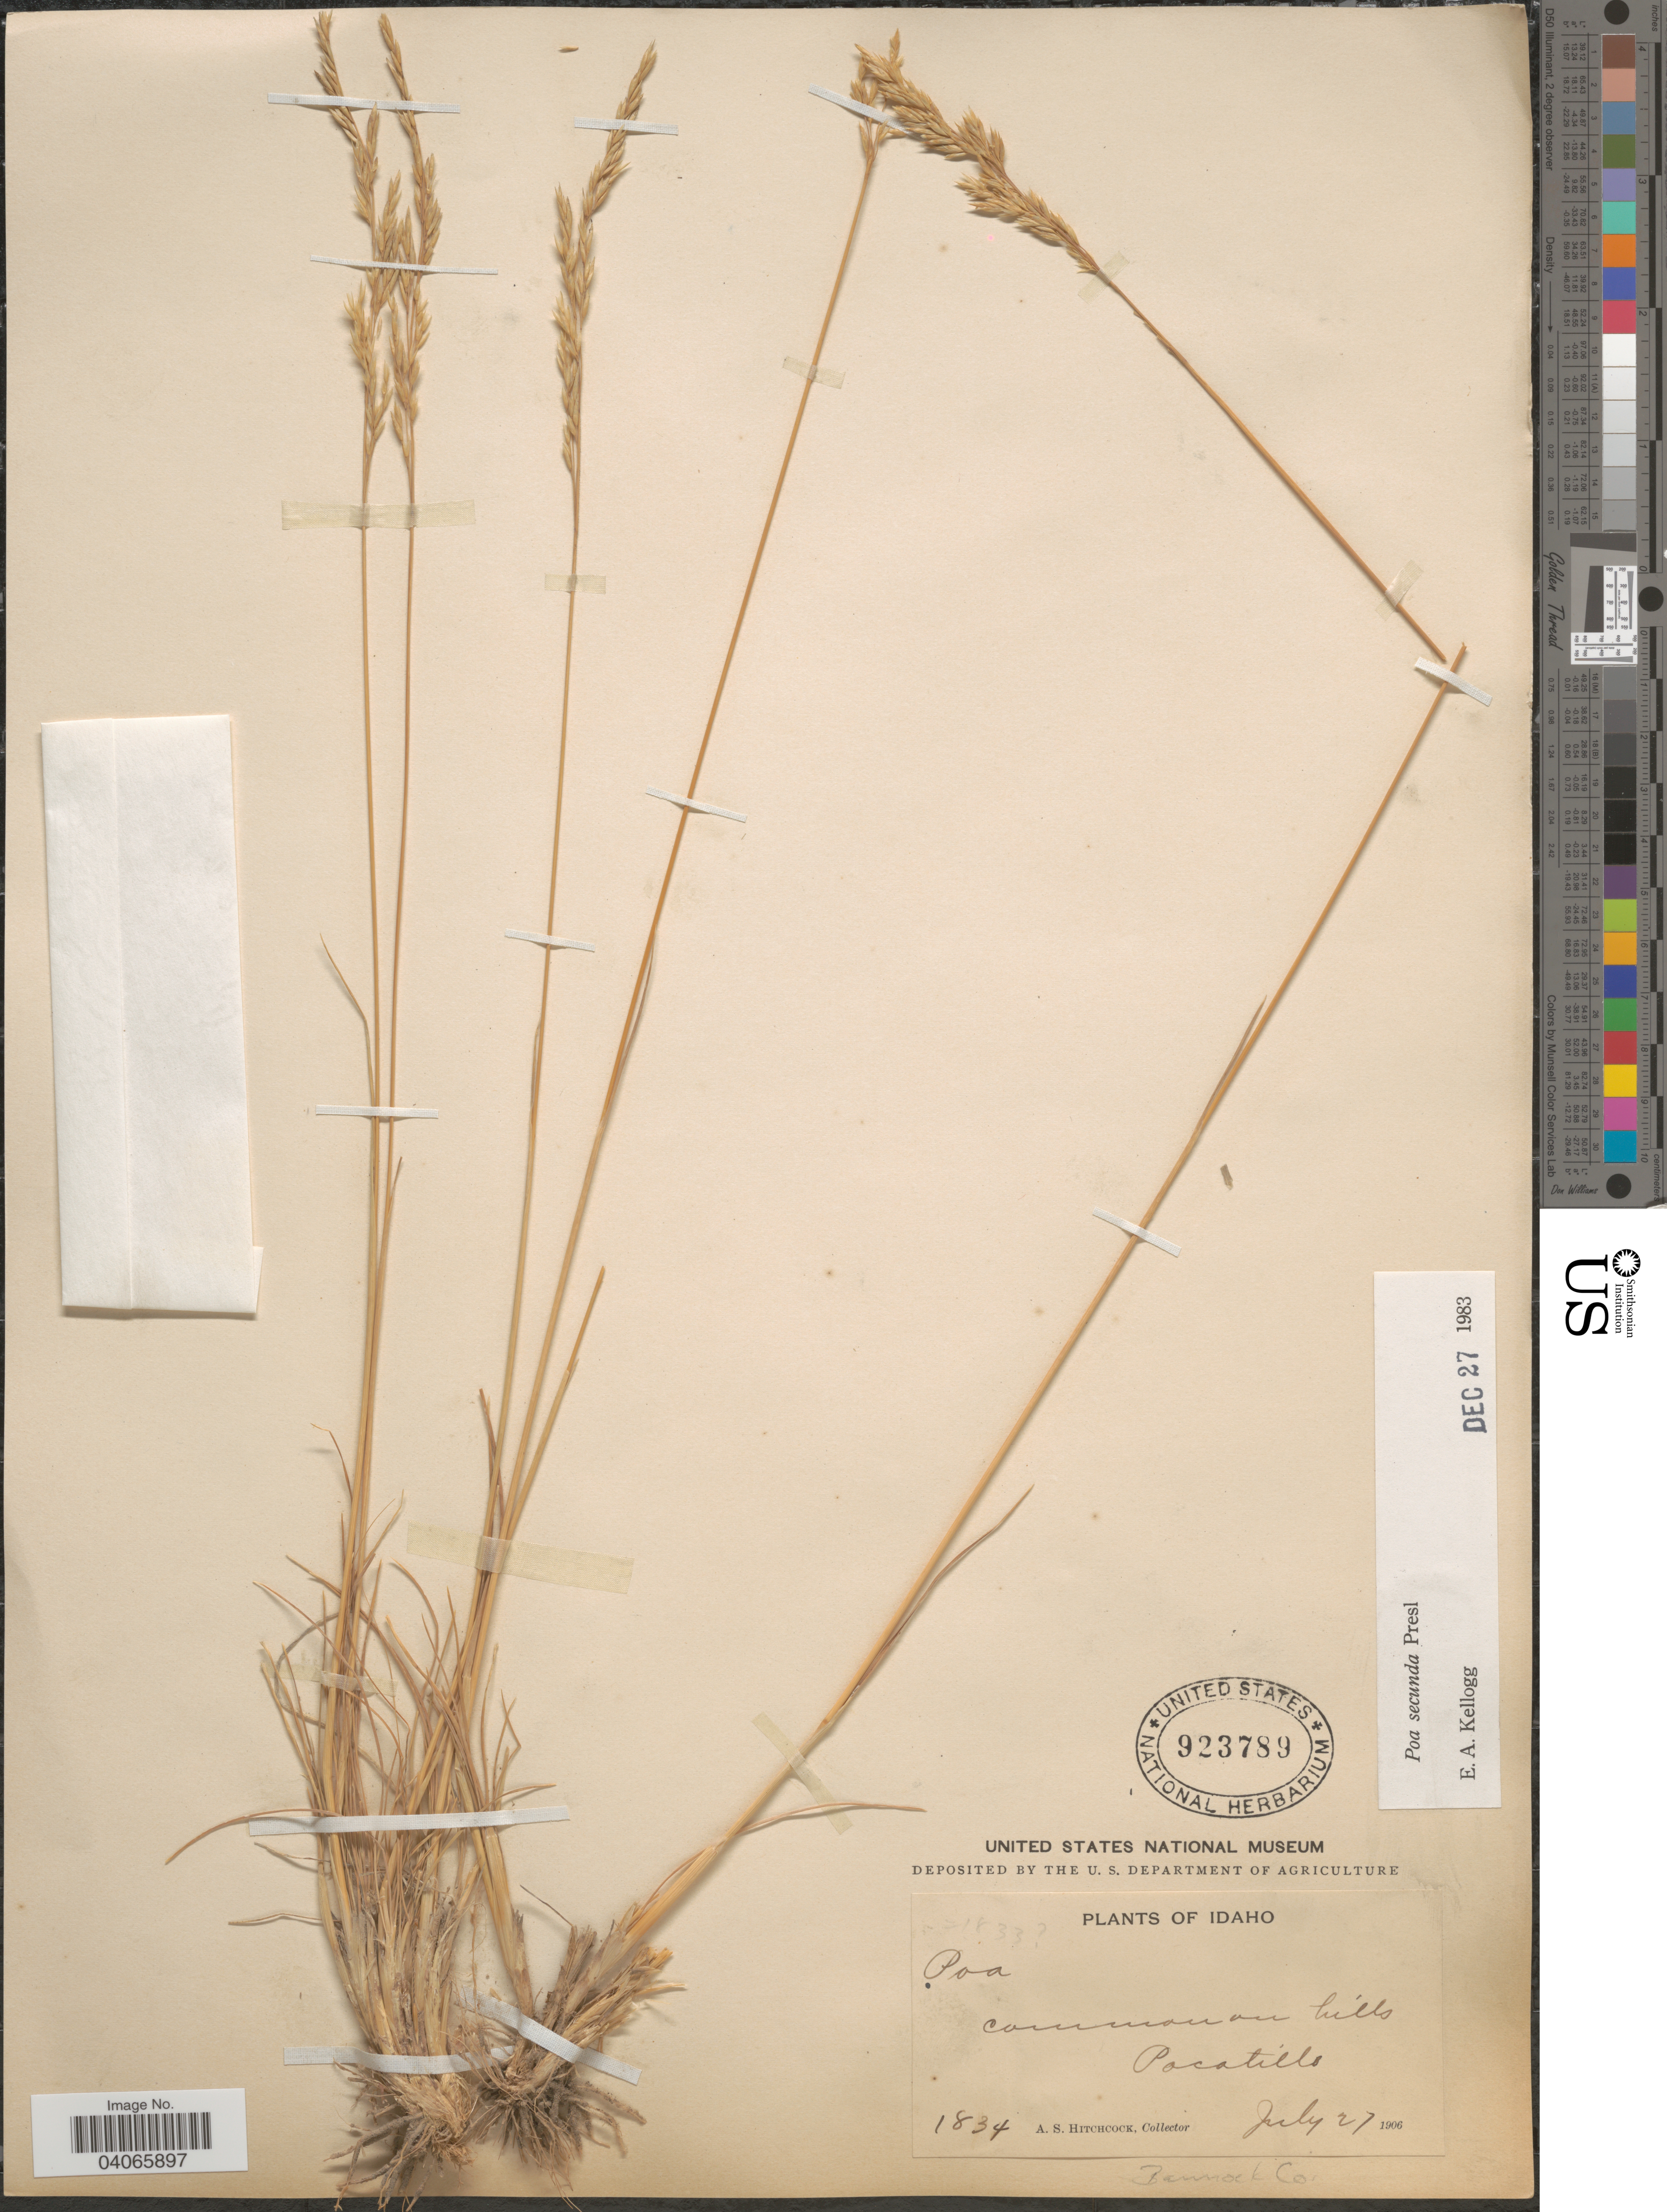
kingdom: Plantae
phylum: Tracheophyta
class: Liliopsida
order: Poales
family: Poaceae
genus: Poa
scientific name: Poa secunda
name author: J. Presl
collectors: A. S. Hitchcock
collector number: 1834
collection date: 1906-07-27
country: United States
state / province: Idaho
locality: On hills. Pocatillo. Bannock Co.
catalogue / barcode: US 923789